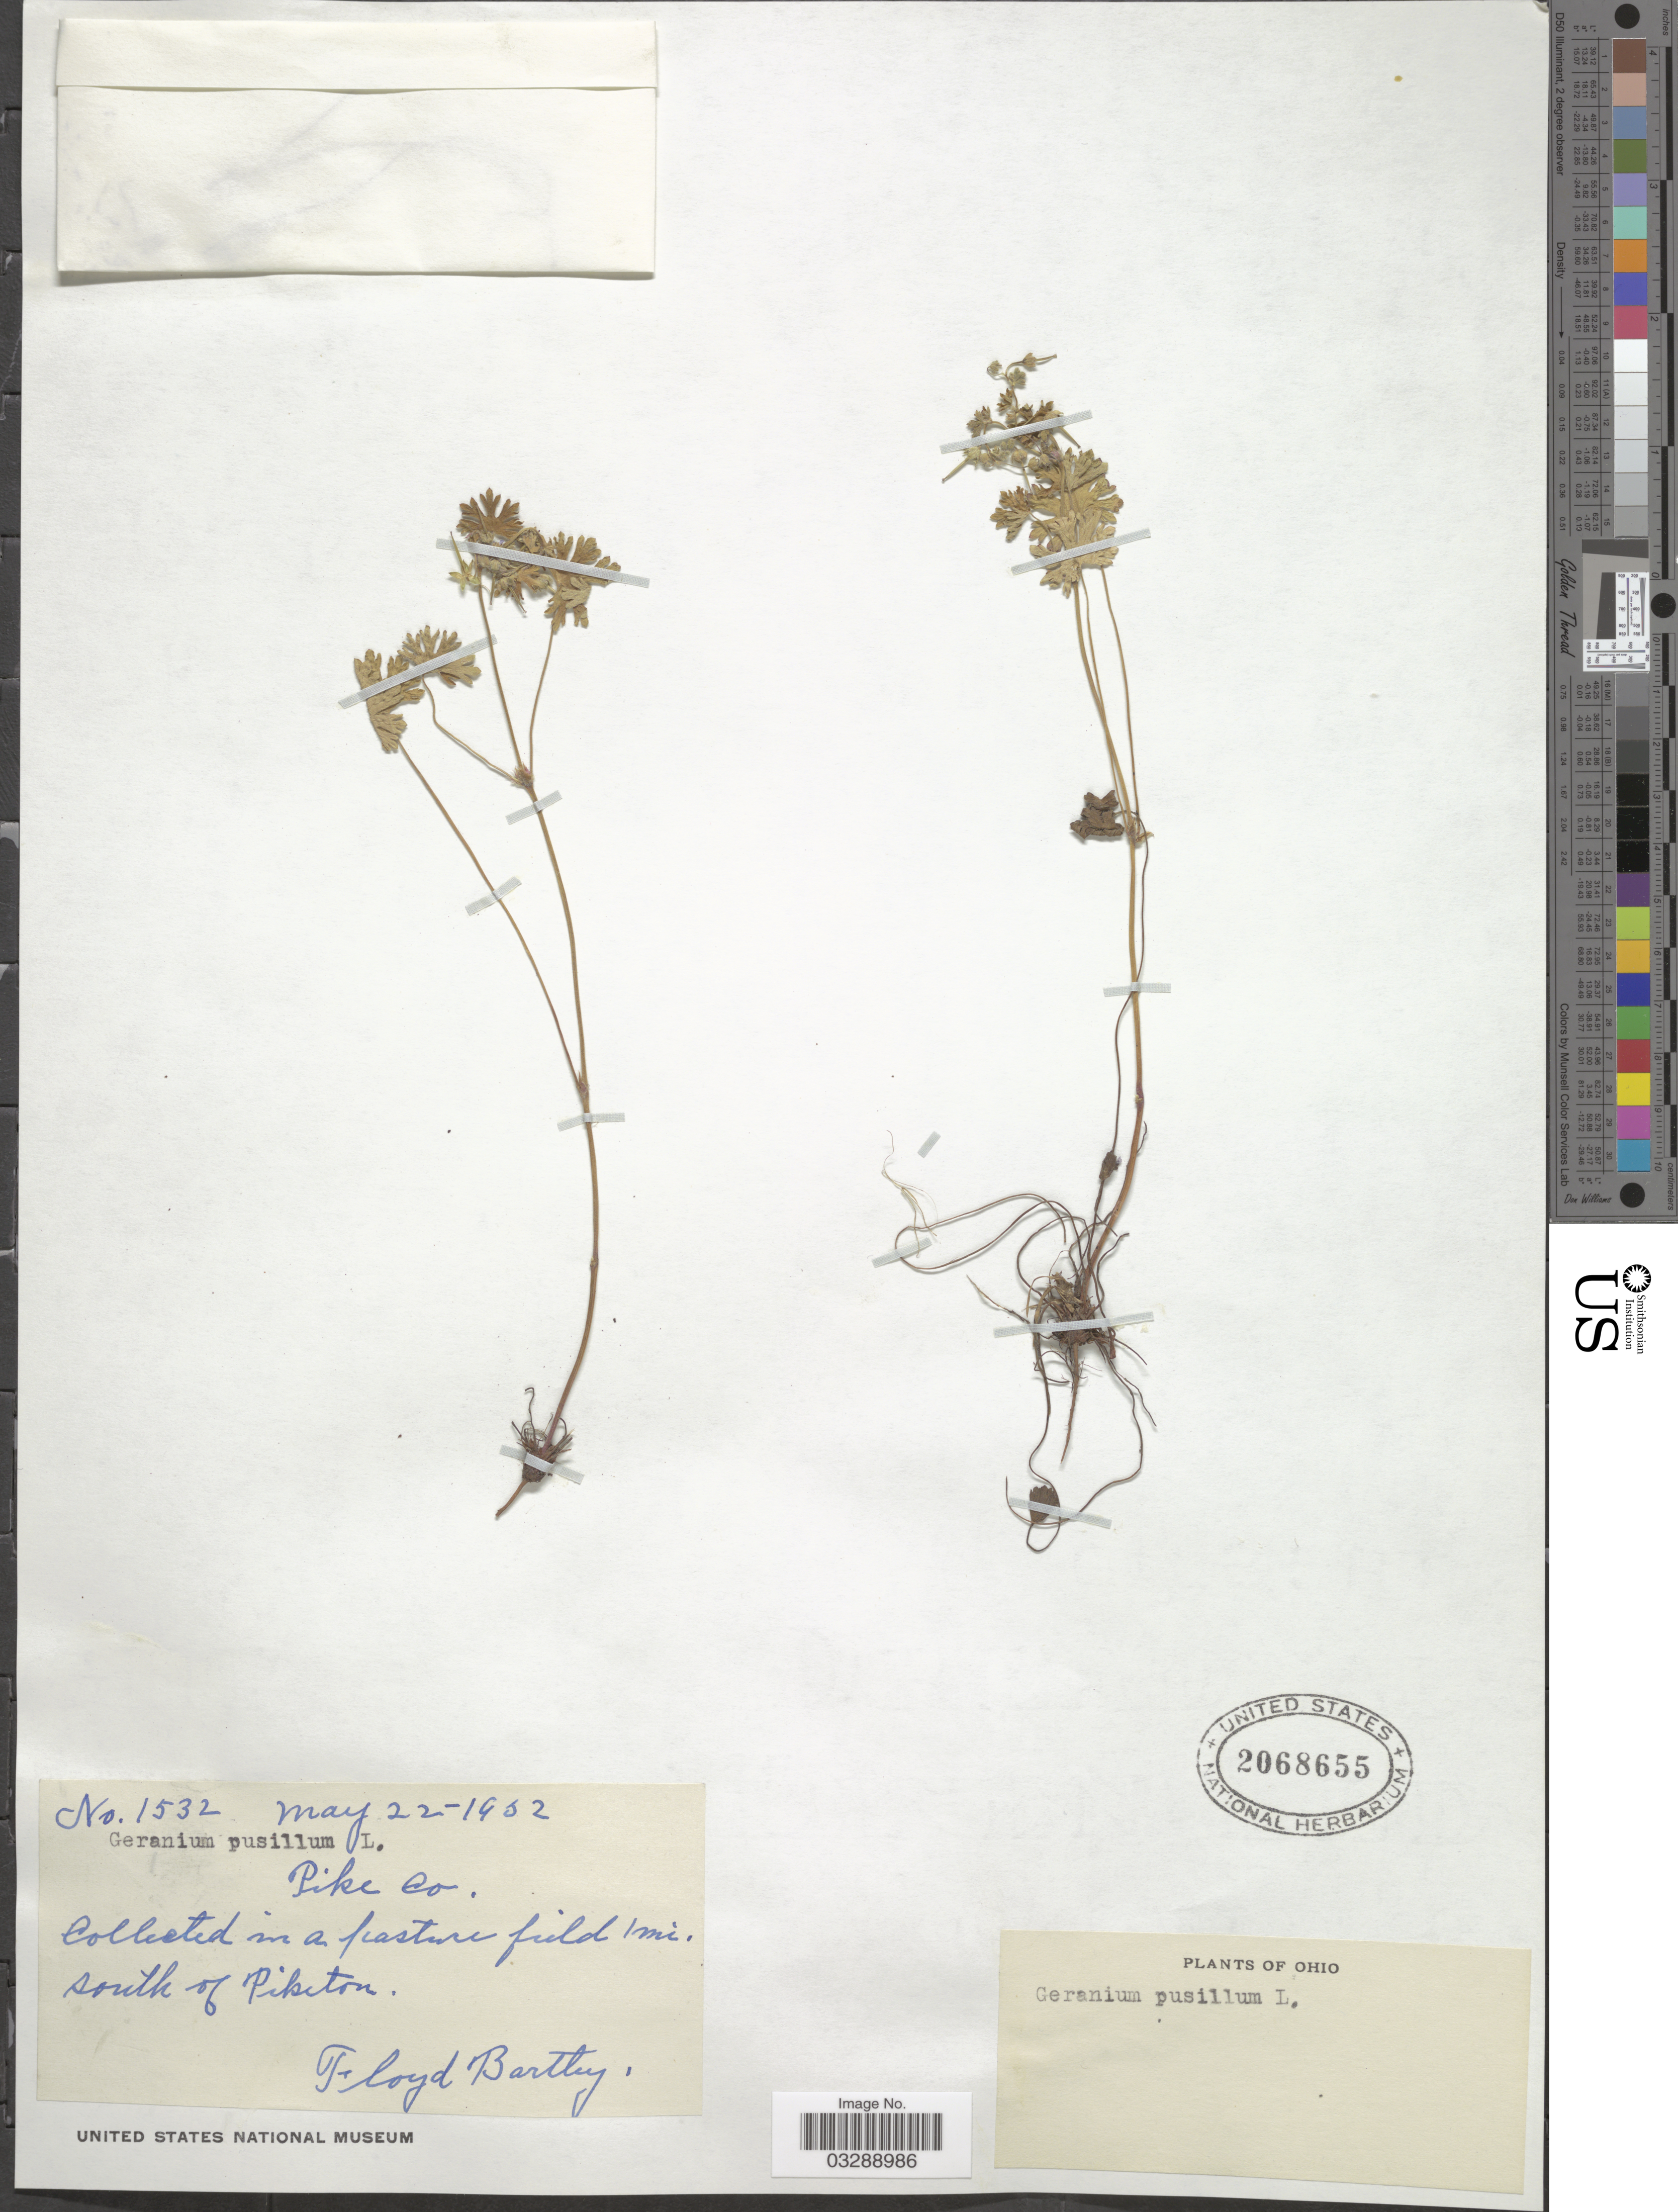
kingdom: Plantae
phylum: Tracheophyta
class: Magnoliopsida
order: Geraniales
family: Geraniaceae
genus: Geranium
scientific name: Geranium pusillum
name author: L.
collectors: F. Bartley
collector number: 1532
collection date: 1902-05-22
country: United States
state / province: Ohio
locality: Pike Co. Collected in a pasture field 1 mi. south of Piketon.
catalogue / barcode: US 2068655